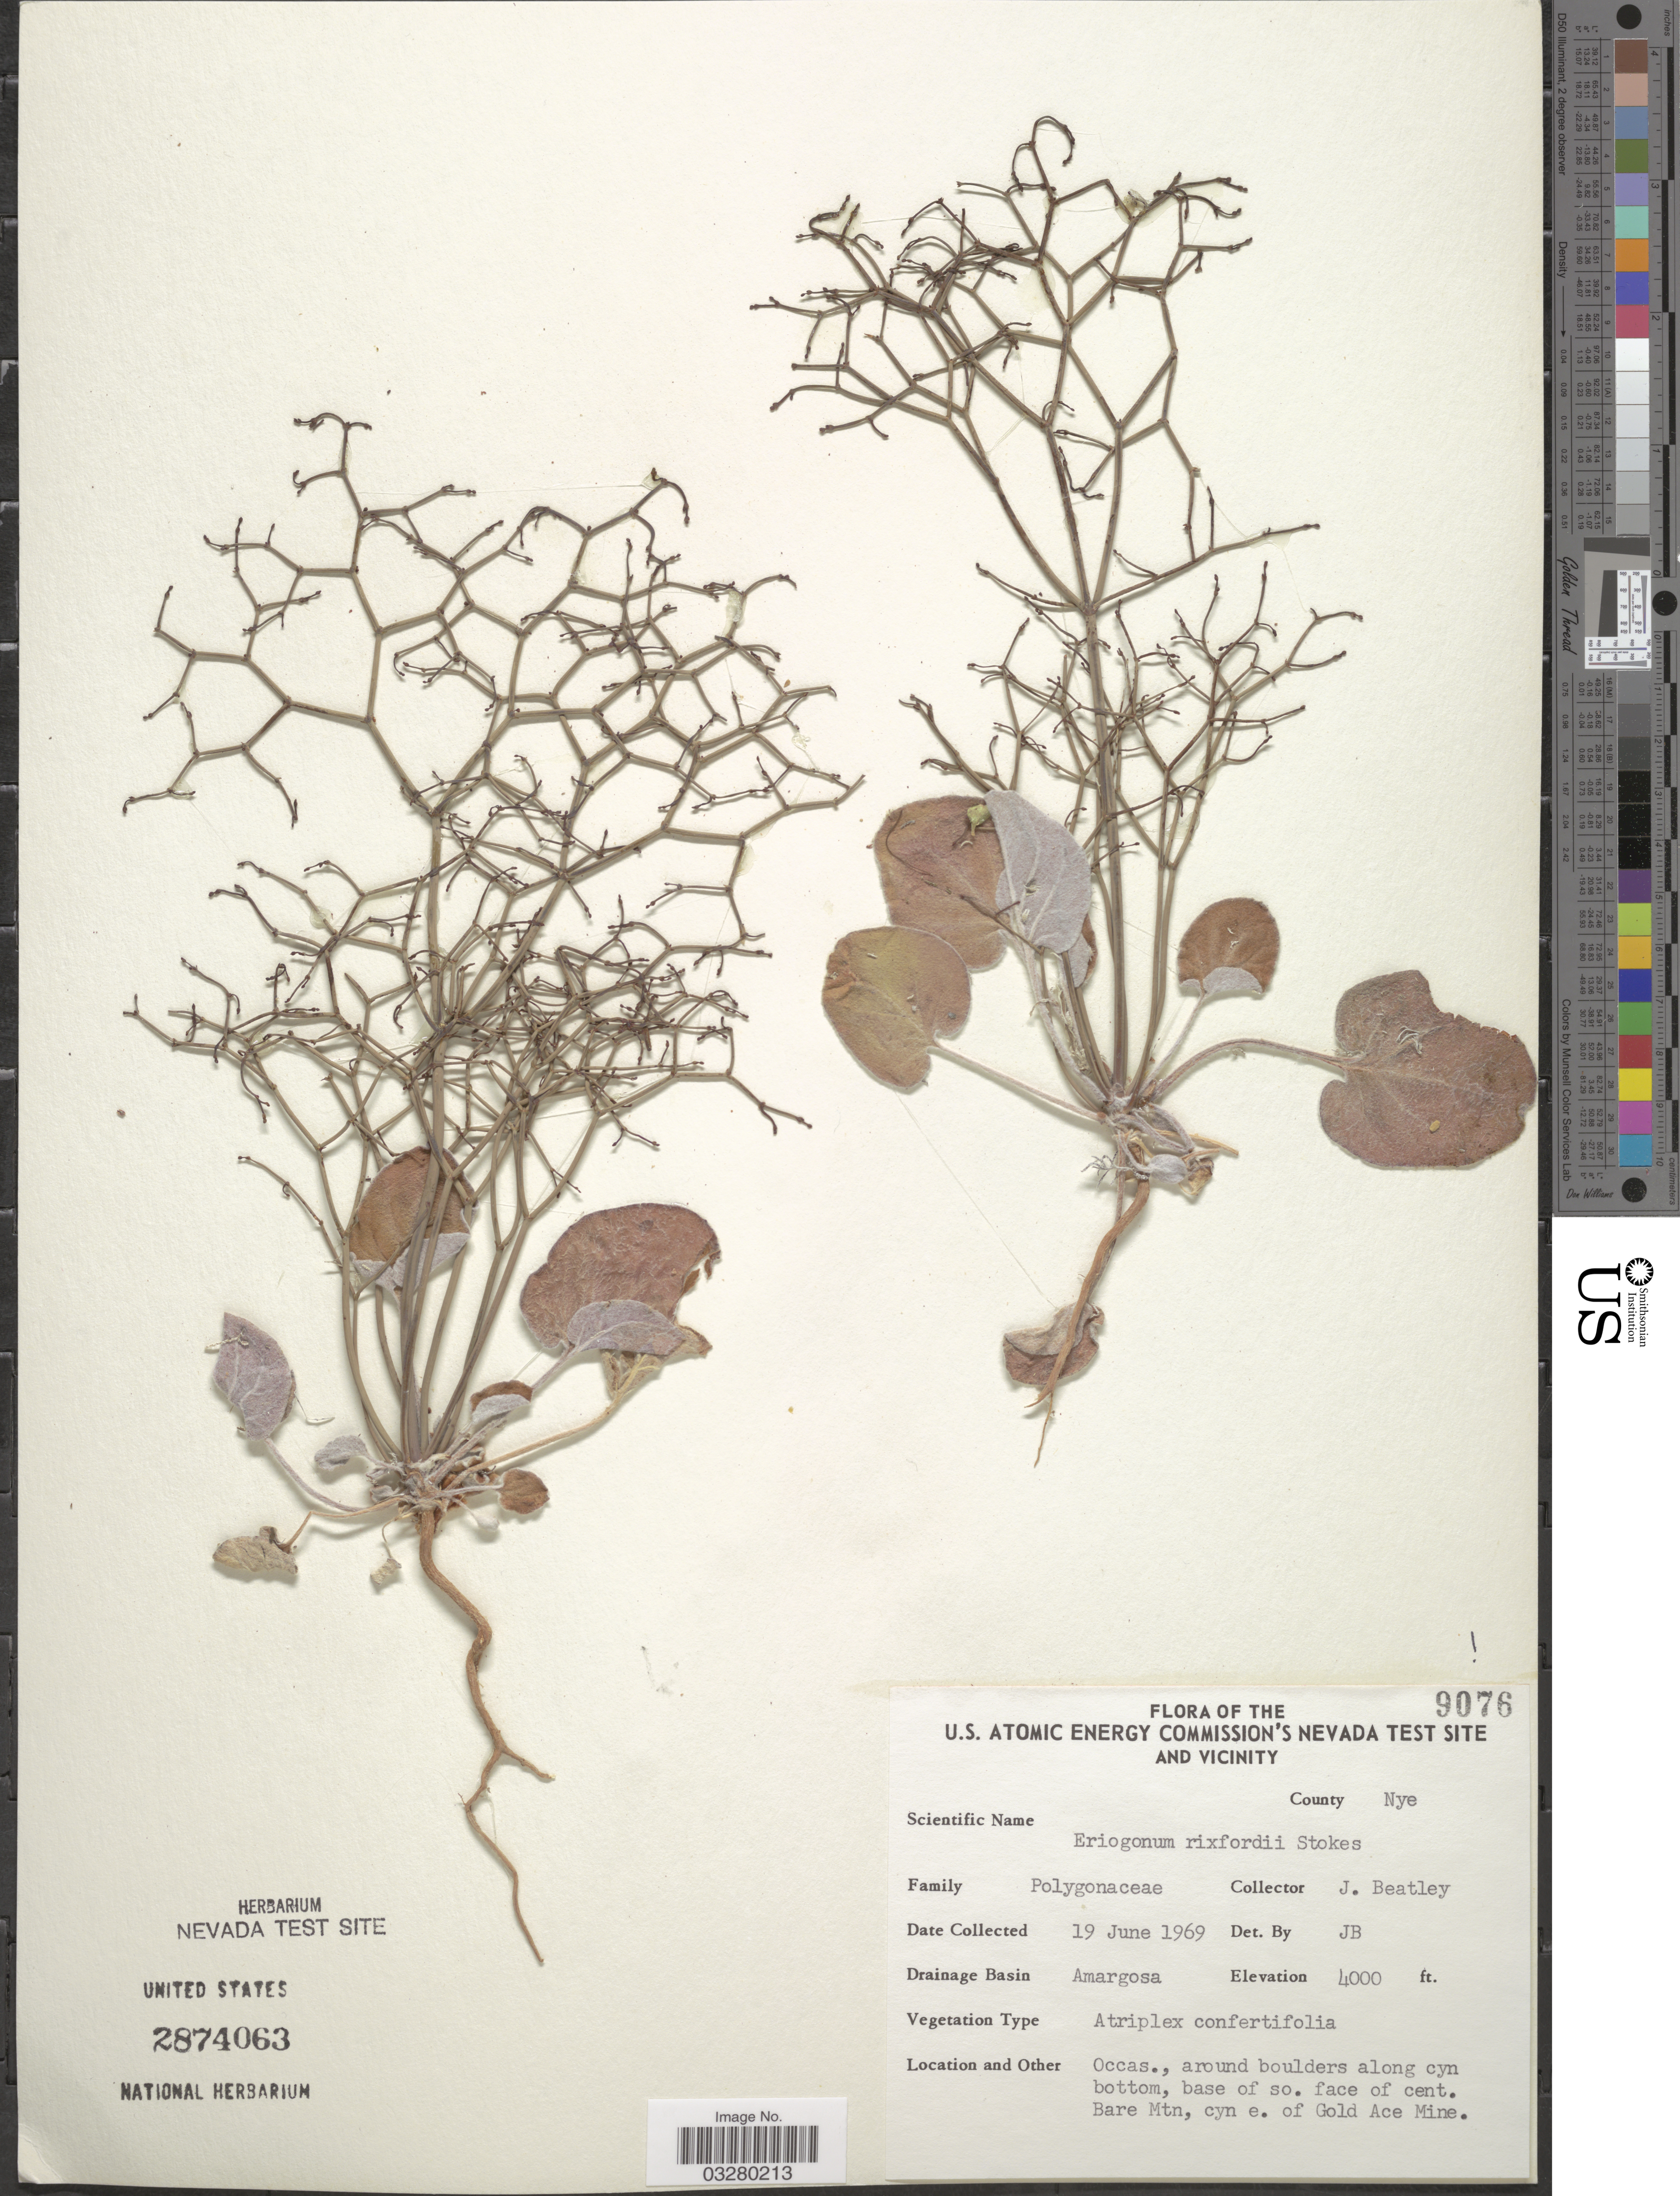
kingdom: Plantae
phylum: Tracheophyta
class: Magnoliopsida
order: Caryophyllales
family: Polygonaceae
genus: Eriogonum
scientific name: Eriogonum rixfordii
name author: S. Stokes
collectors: J. C. Beatley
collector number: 9076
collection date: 1969-06-19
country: United States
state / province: Nevada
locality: U.S. Atomic Energy Commission's Nevada Test Site and Vicinity. County Nye. Drainage Basin Amargosa. Around boulders along cyn bottom, base of so. face of cent. Bare Mtn, cyn e. of Gold Ace Mine.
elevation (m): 1219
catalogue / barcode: US 2874063